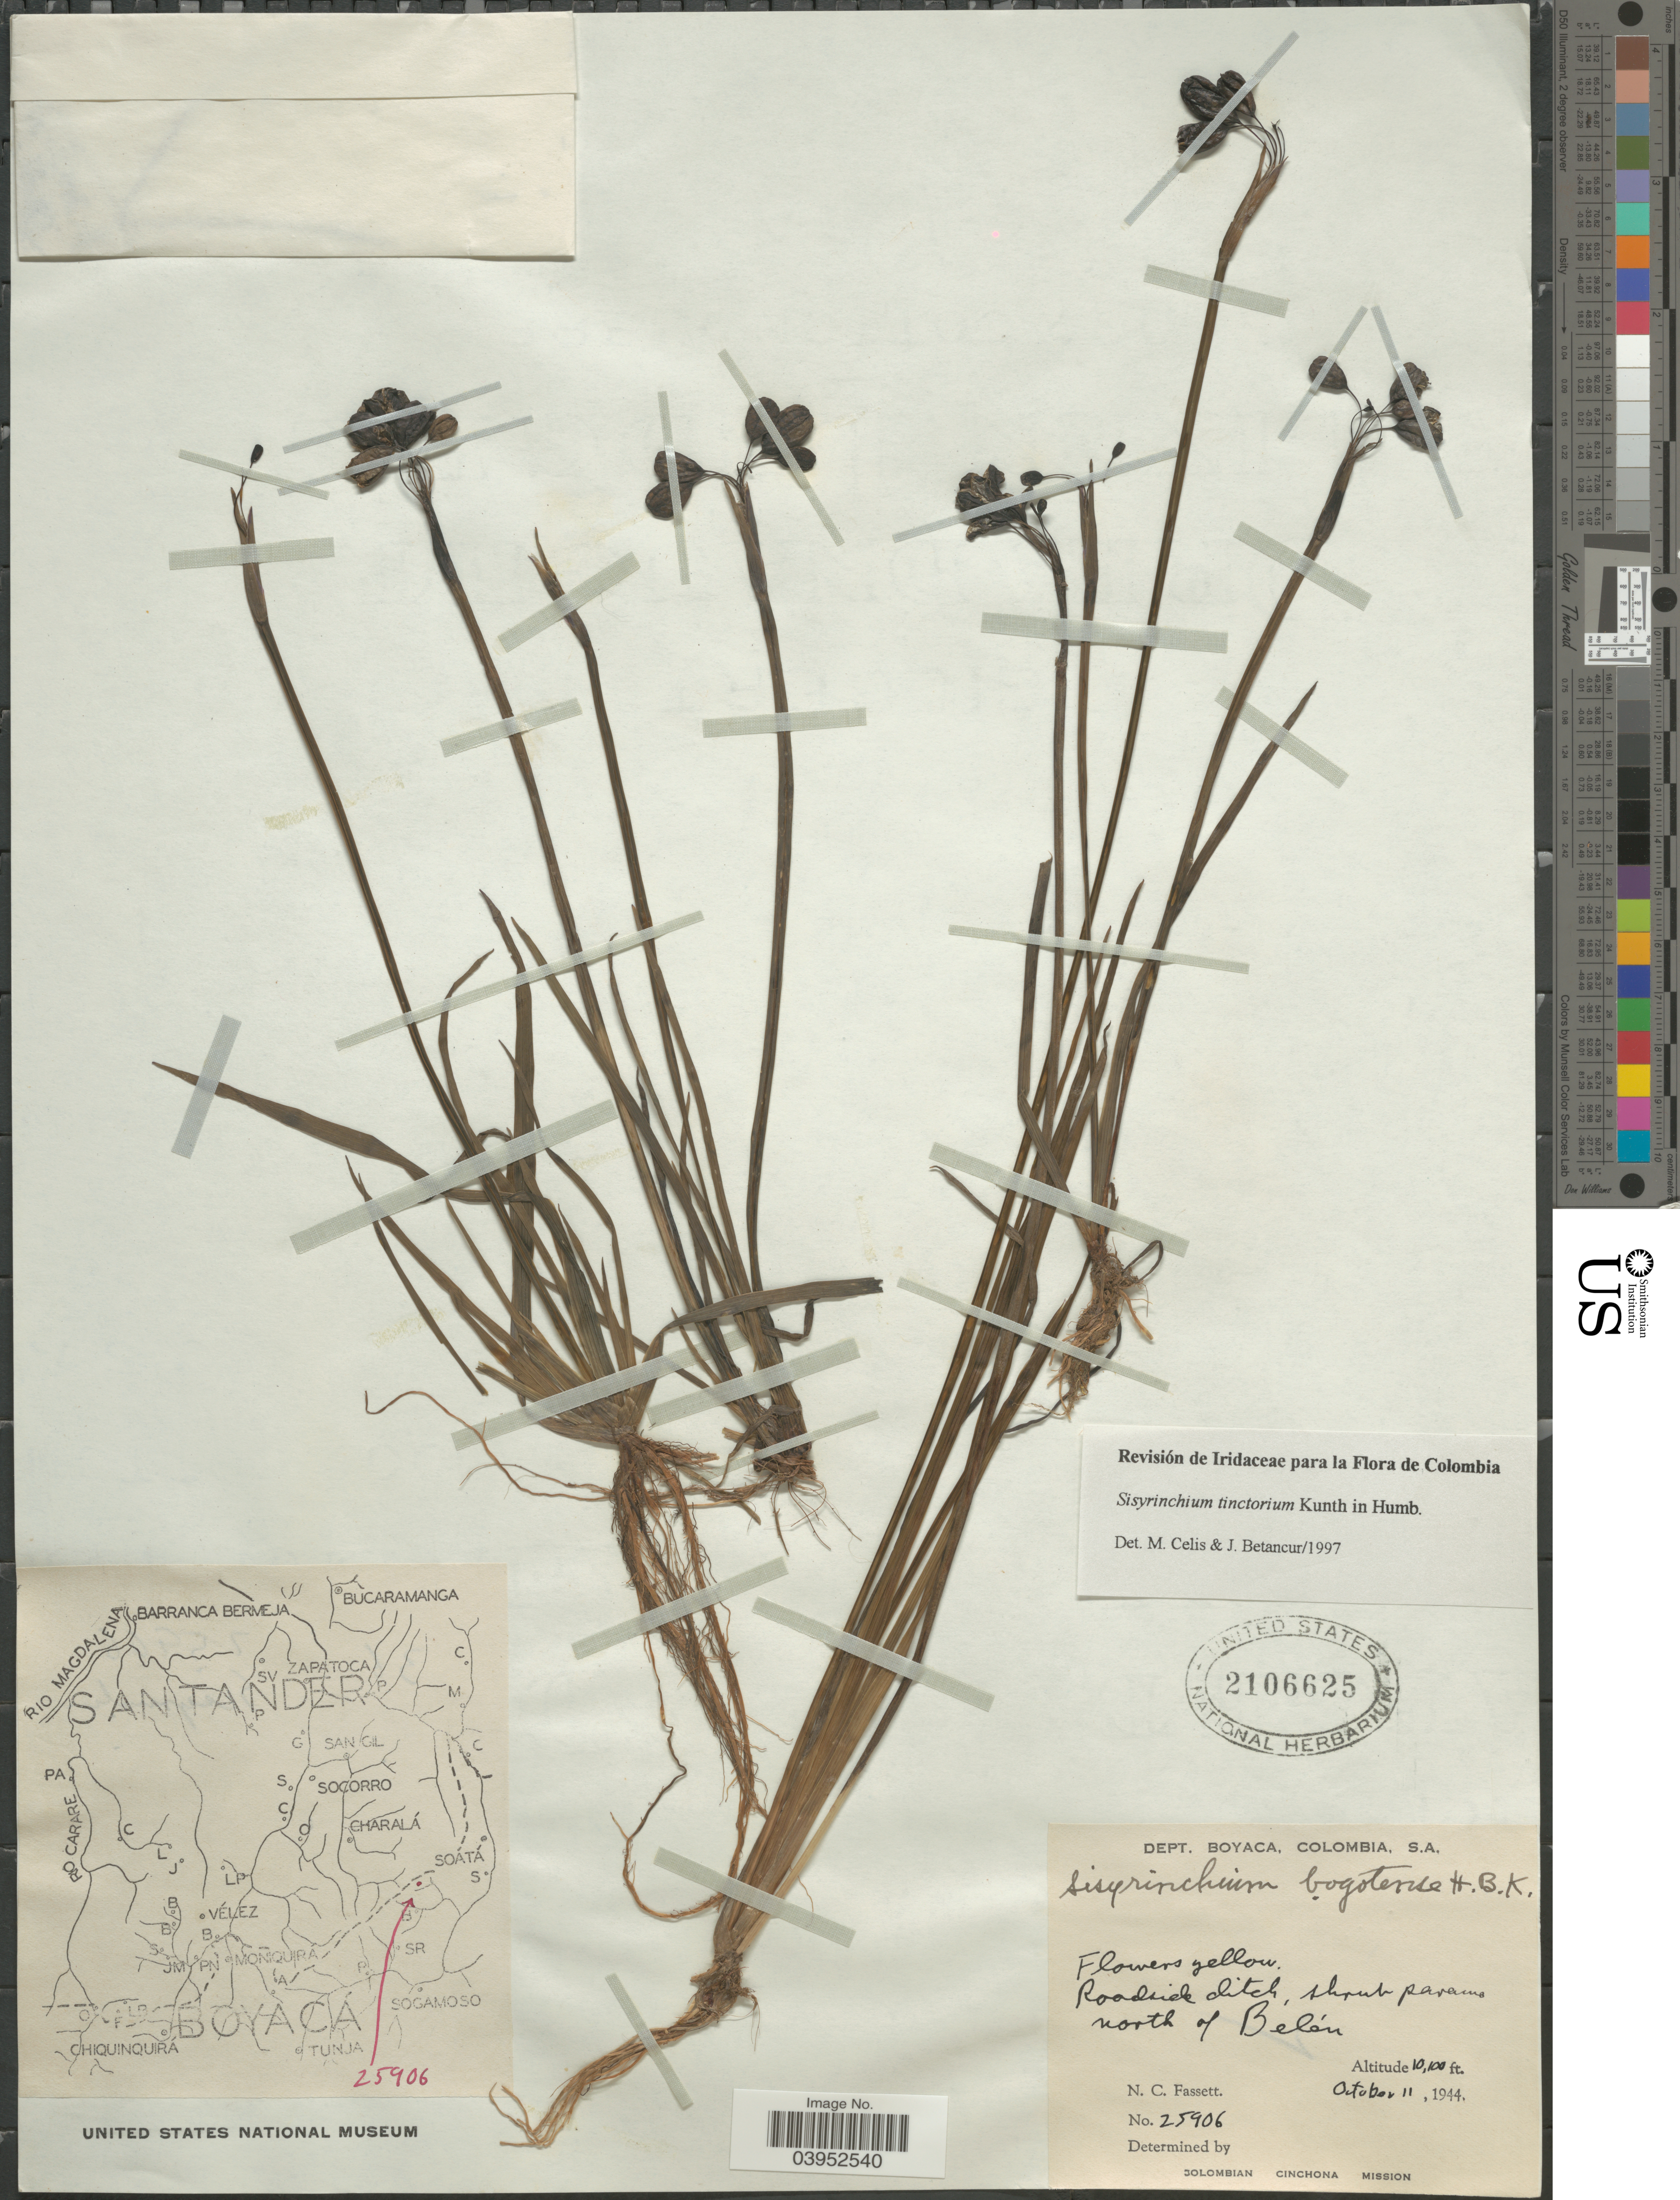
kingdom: Plantae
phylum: Tracheophyta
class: Liliopsida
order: Asparagales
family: Iridaceae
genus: Sisyrinchium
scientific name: Sisyrinchium tinctorium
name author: Kunth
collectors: N. C. Fassett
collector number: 25906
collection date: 1944-10-11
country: Colombia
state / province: Boyacá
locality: Dept. Boyaca. Roadside ditch, shrub paramo north of Belén.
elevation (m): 3078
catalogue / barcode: US 2106625